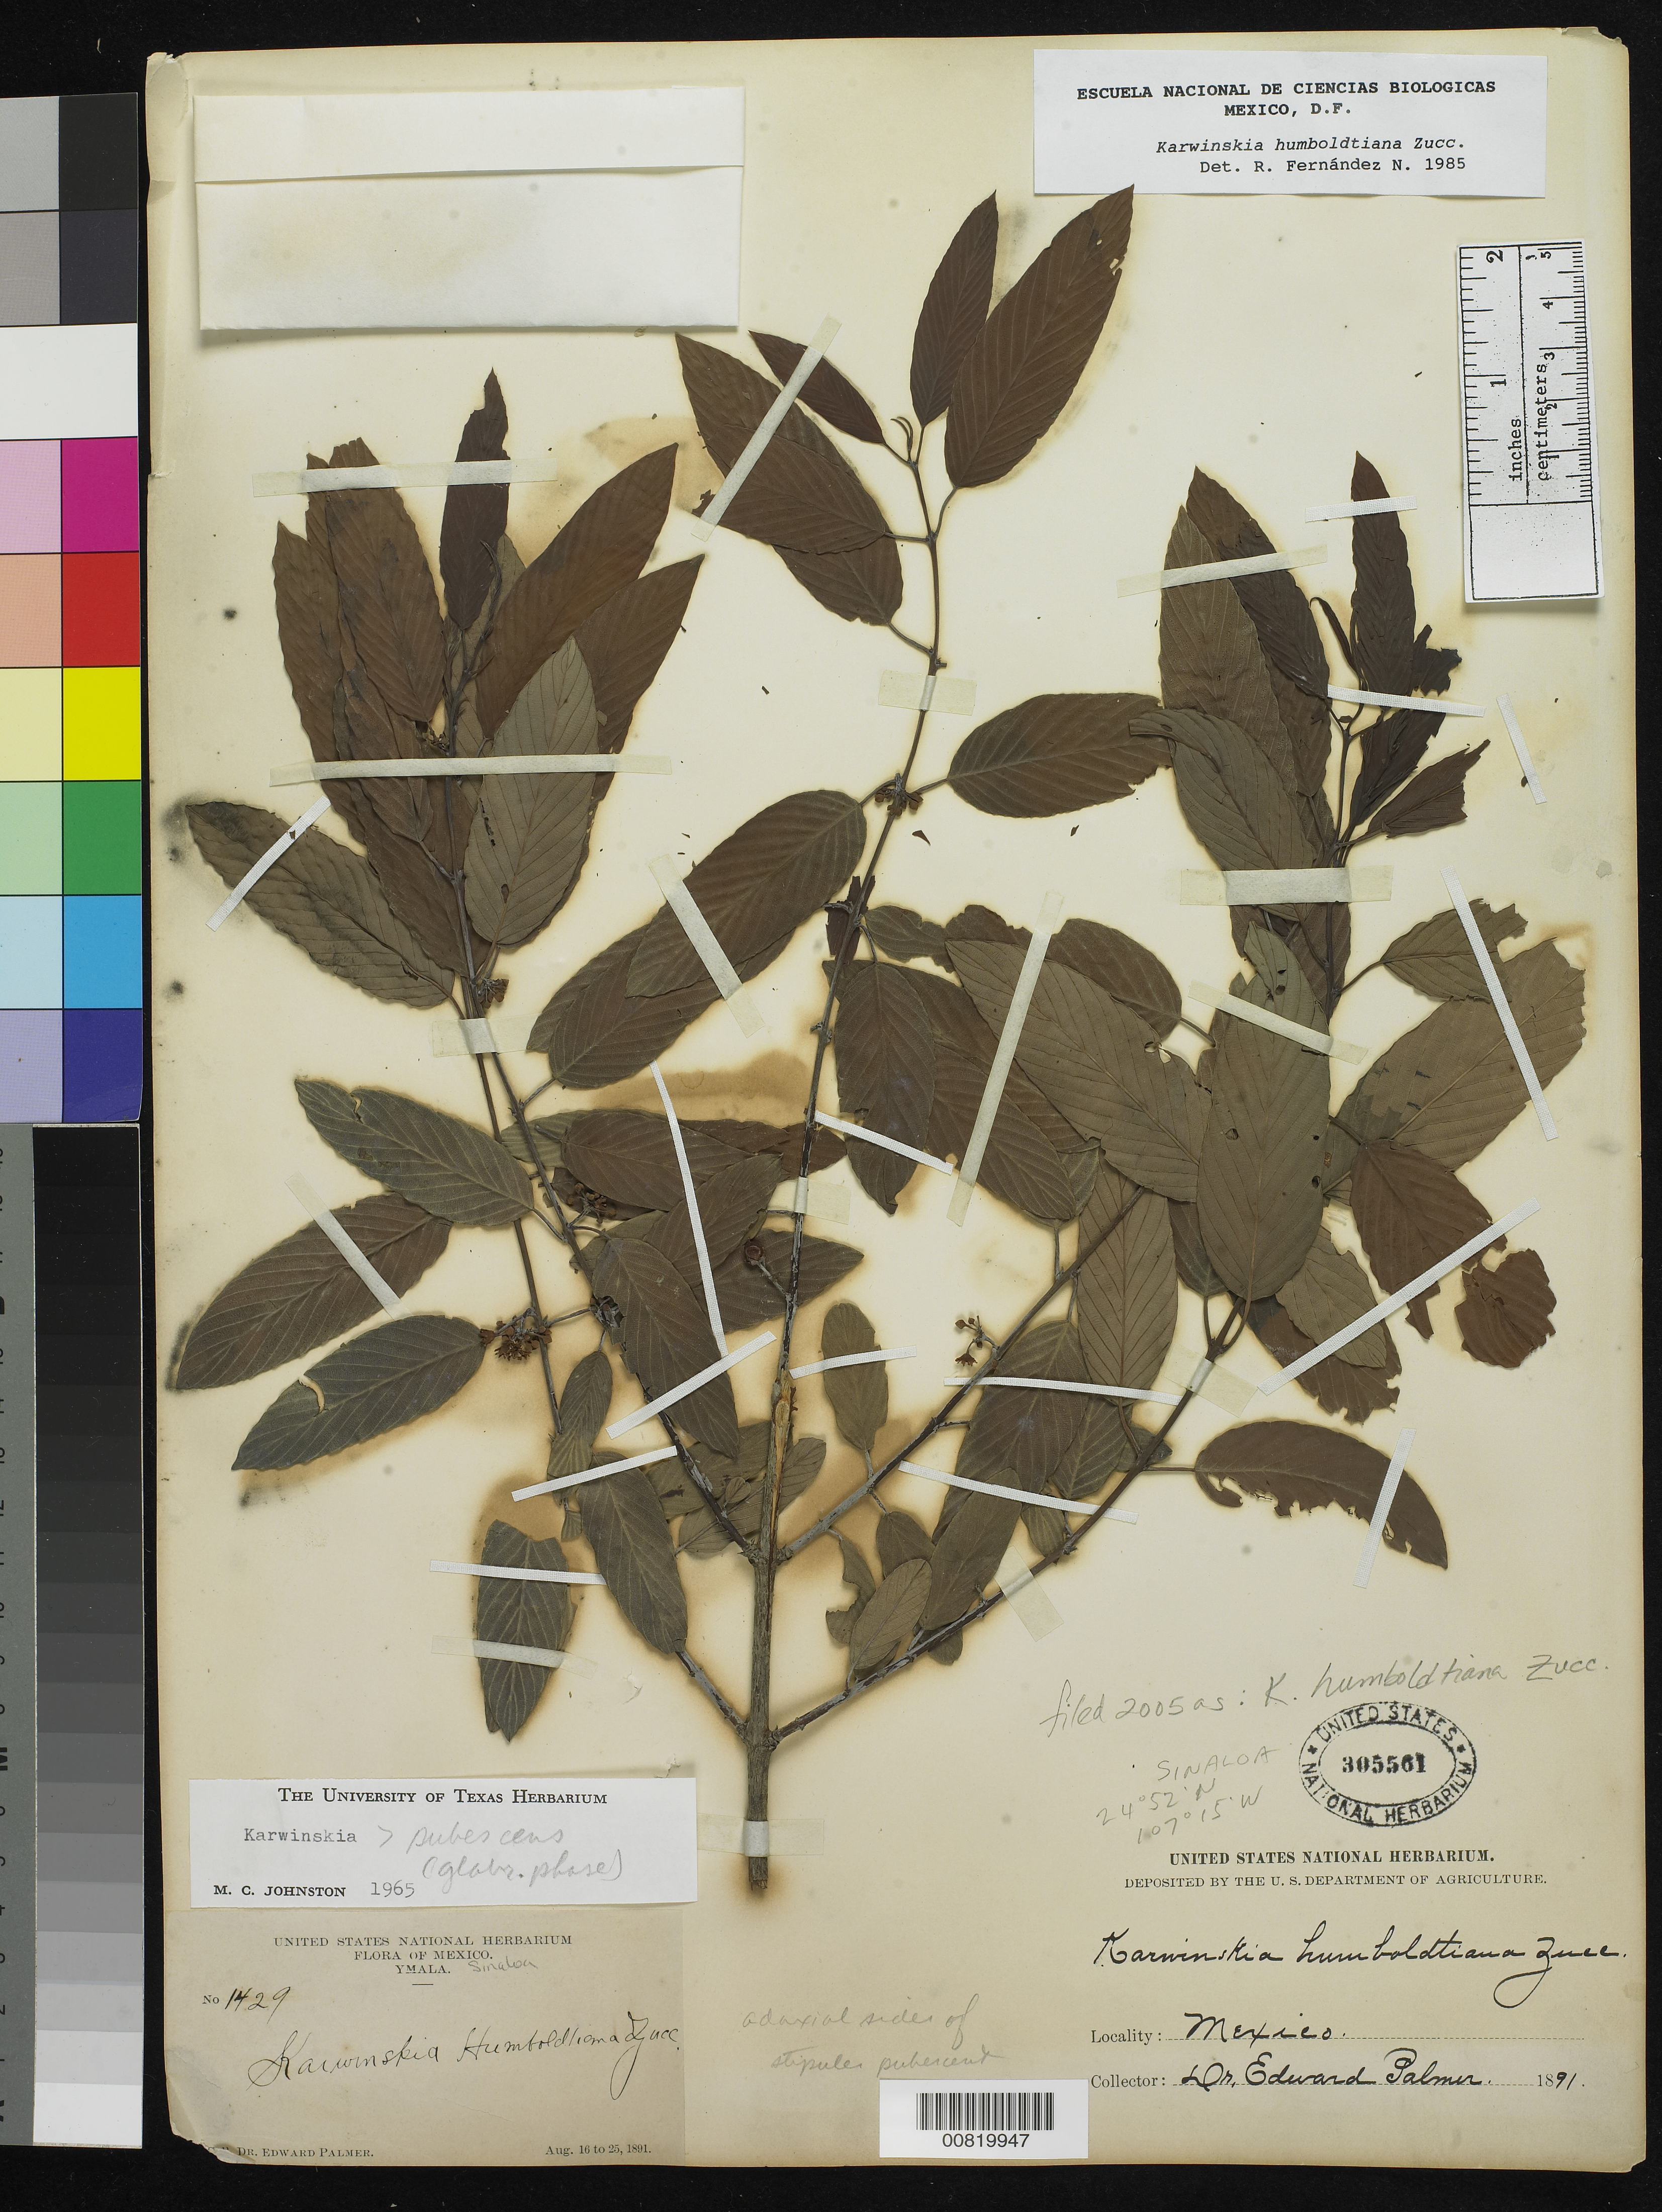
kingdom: Plantae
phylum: Tracheophyta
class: Magnoliopsida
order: Rosales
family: Rhamnaceae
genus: Karwinskia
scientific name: Karwinskia humboldtiana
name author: (Schult.) Zucc.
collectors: E. Palmer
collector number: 1429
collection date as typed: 16 Aug 1891 to 25 Aug 1891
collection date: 1891-08-16/1891-08-25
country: Mexico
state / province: Sinaloa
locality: Ymala, Sinaloa.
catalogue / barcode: US 305561